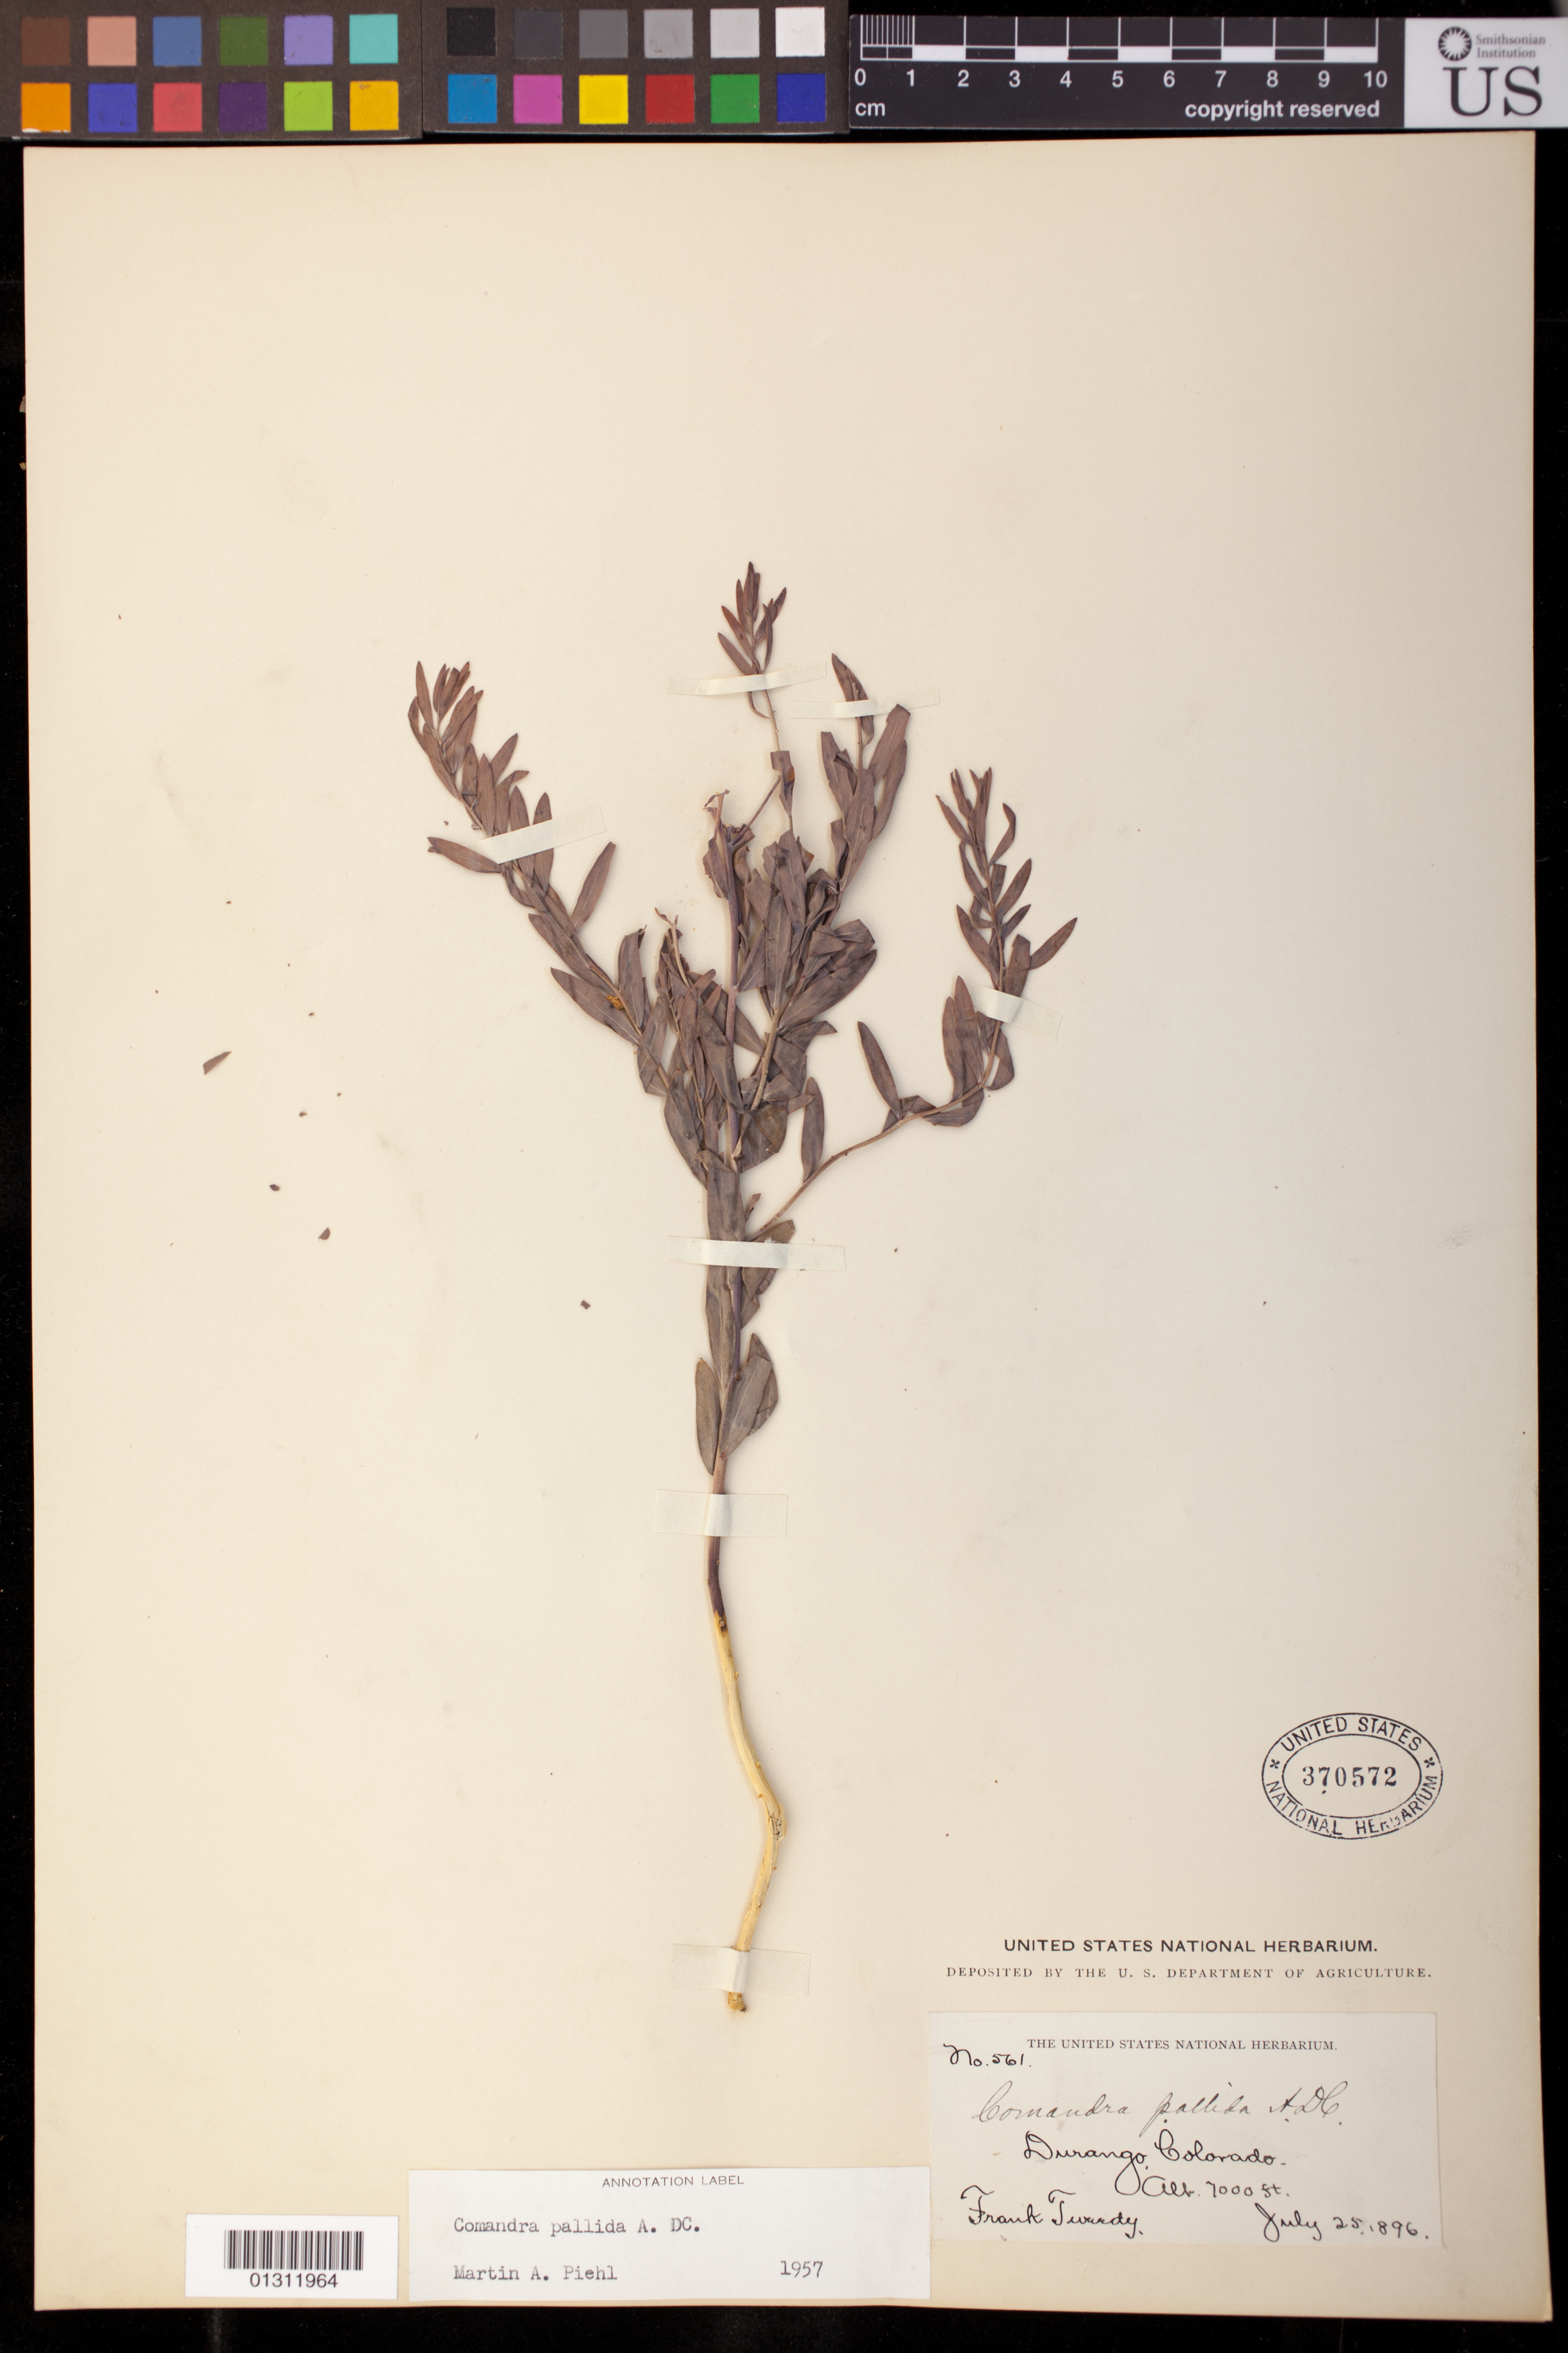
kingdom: Plantae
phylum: Tracheophyta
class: Magnoliopsida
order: Santalales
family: Comandraceae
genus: Comandra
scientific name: Comandra pallida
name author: A. DC.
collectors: F. Tweedy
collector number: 561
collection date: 1896-07-25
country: United States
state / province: Colorado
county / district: La Plata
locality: Durango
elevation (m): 2134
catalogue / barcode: US 370572